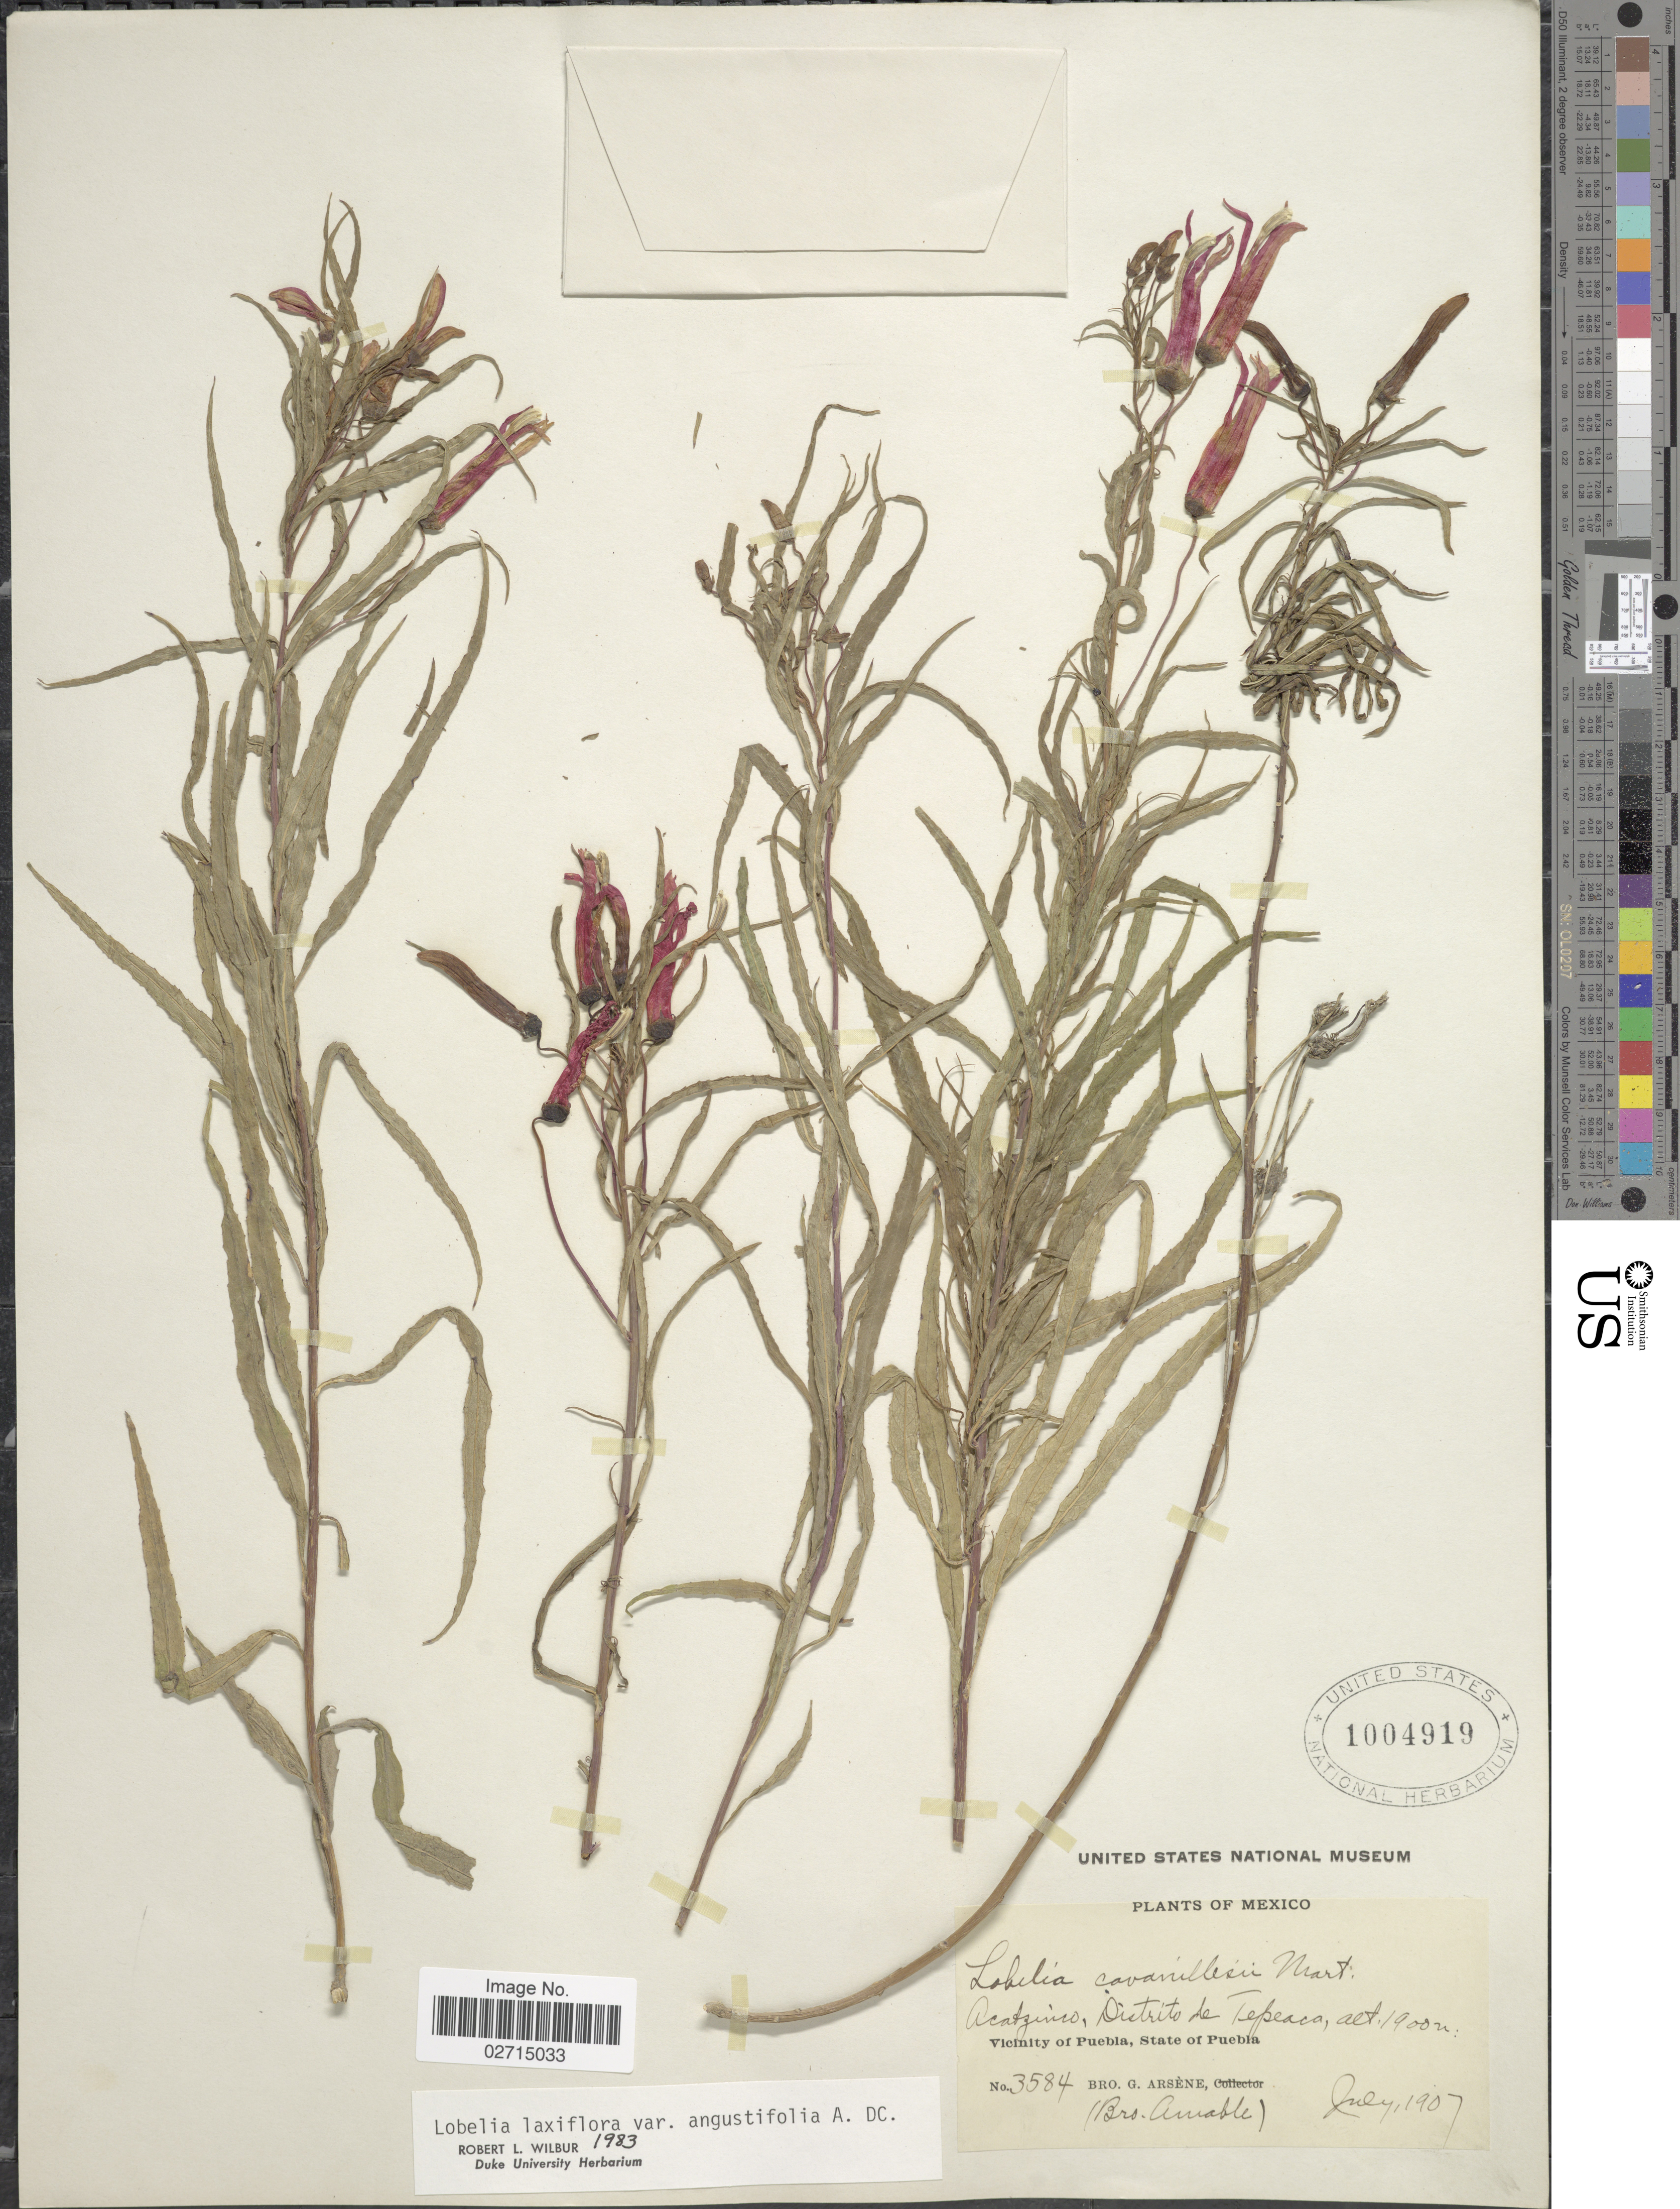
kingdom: Plantae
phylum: Tracheophyta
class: Magnoliopsida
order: Asterales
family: Campanulaceae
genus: Leptocodon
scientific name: Leptocodon laxiflora var. angustifolia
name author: A. DC.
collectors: Bro. G. Arsène & B. Amable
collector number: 3584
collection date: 1907-07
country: Mexico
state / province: Puebla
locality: Acatzinco, Distrito de Tepeaca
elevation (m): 1900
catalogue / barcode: US 1004919